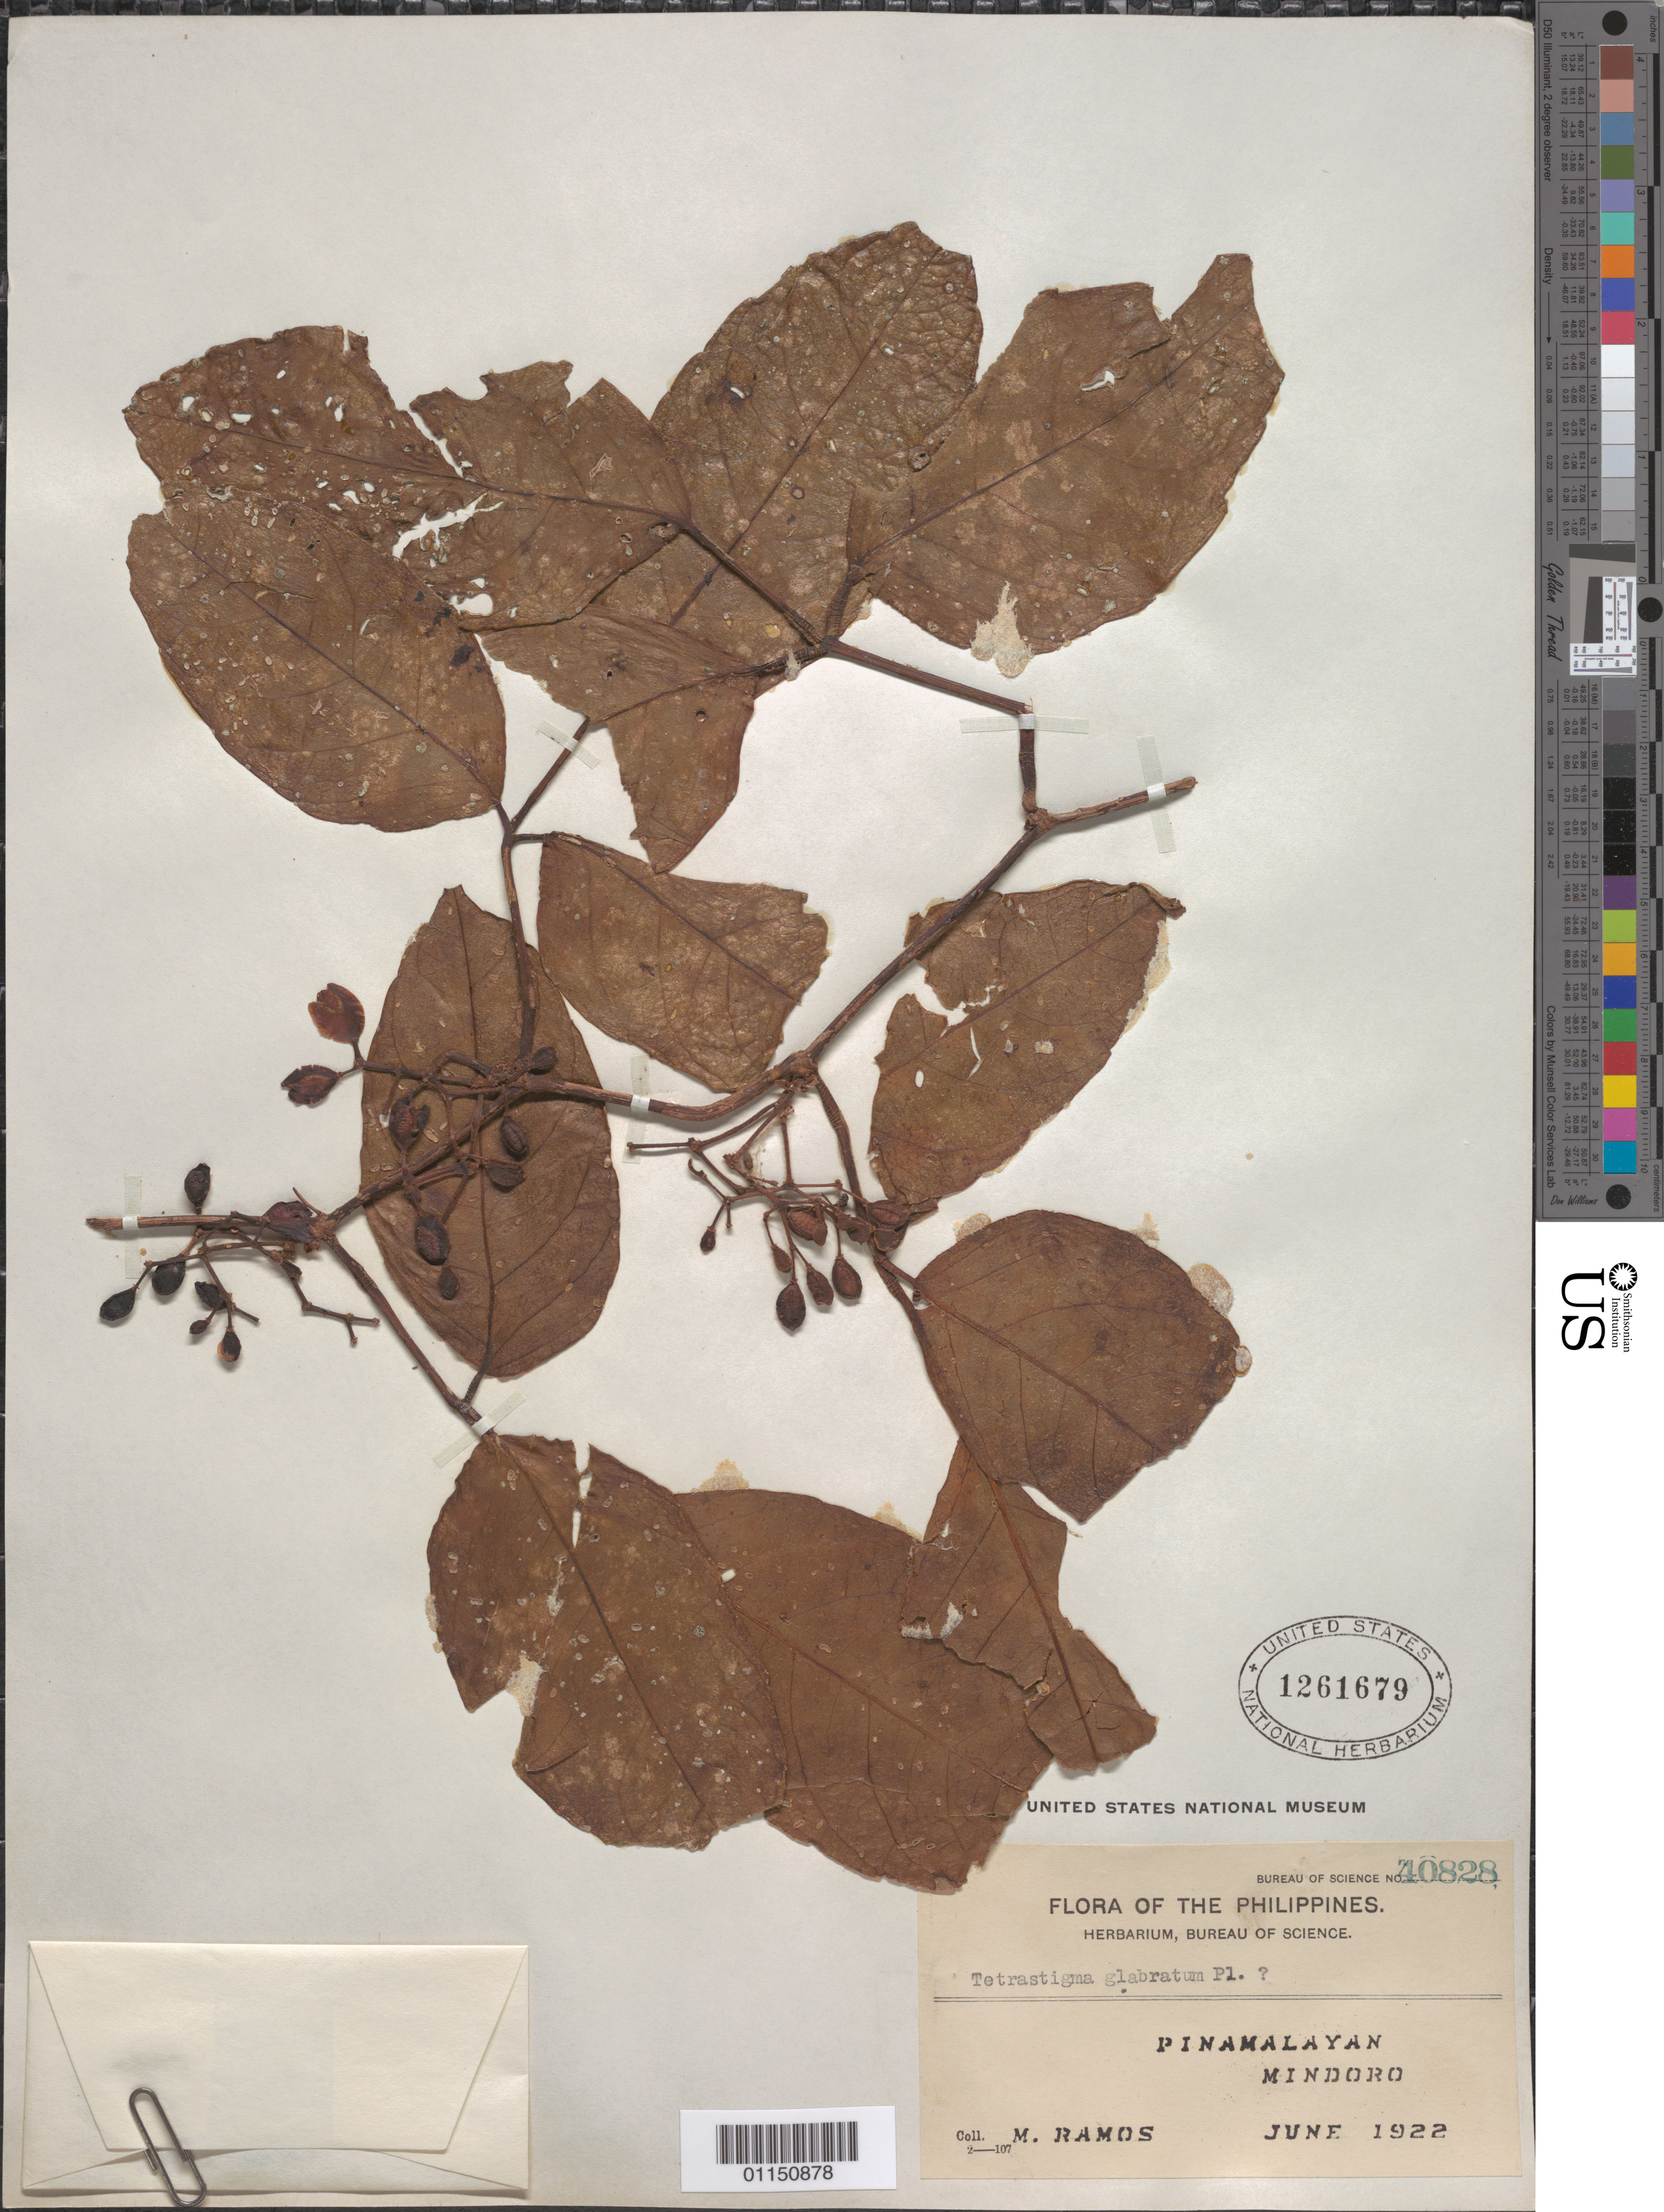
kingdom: Plantae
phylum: Tracheophyta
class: Magnoliopsida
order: Vitales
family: Vitaceae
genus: Tetrastigma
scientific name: Tetrastigma glabratum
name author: Planch.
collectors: M. Ramos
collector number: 40828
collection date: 1922-06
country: Philippines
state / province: Mimaropa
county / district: Mindoro Oriental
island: Mindoro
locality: Pinamalayan.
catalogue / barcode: US 1261679